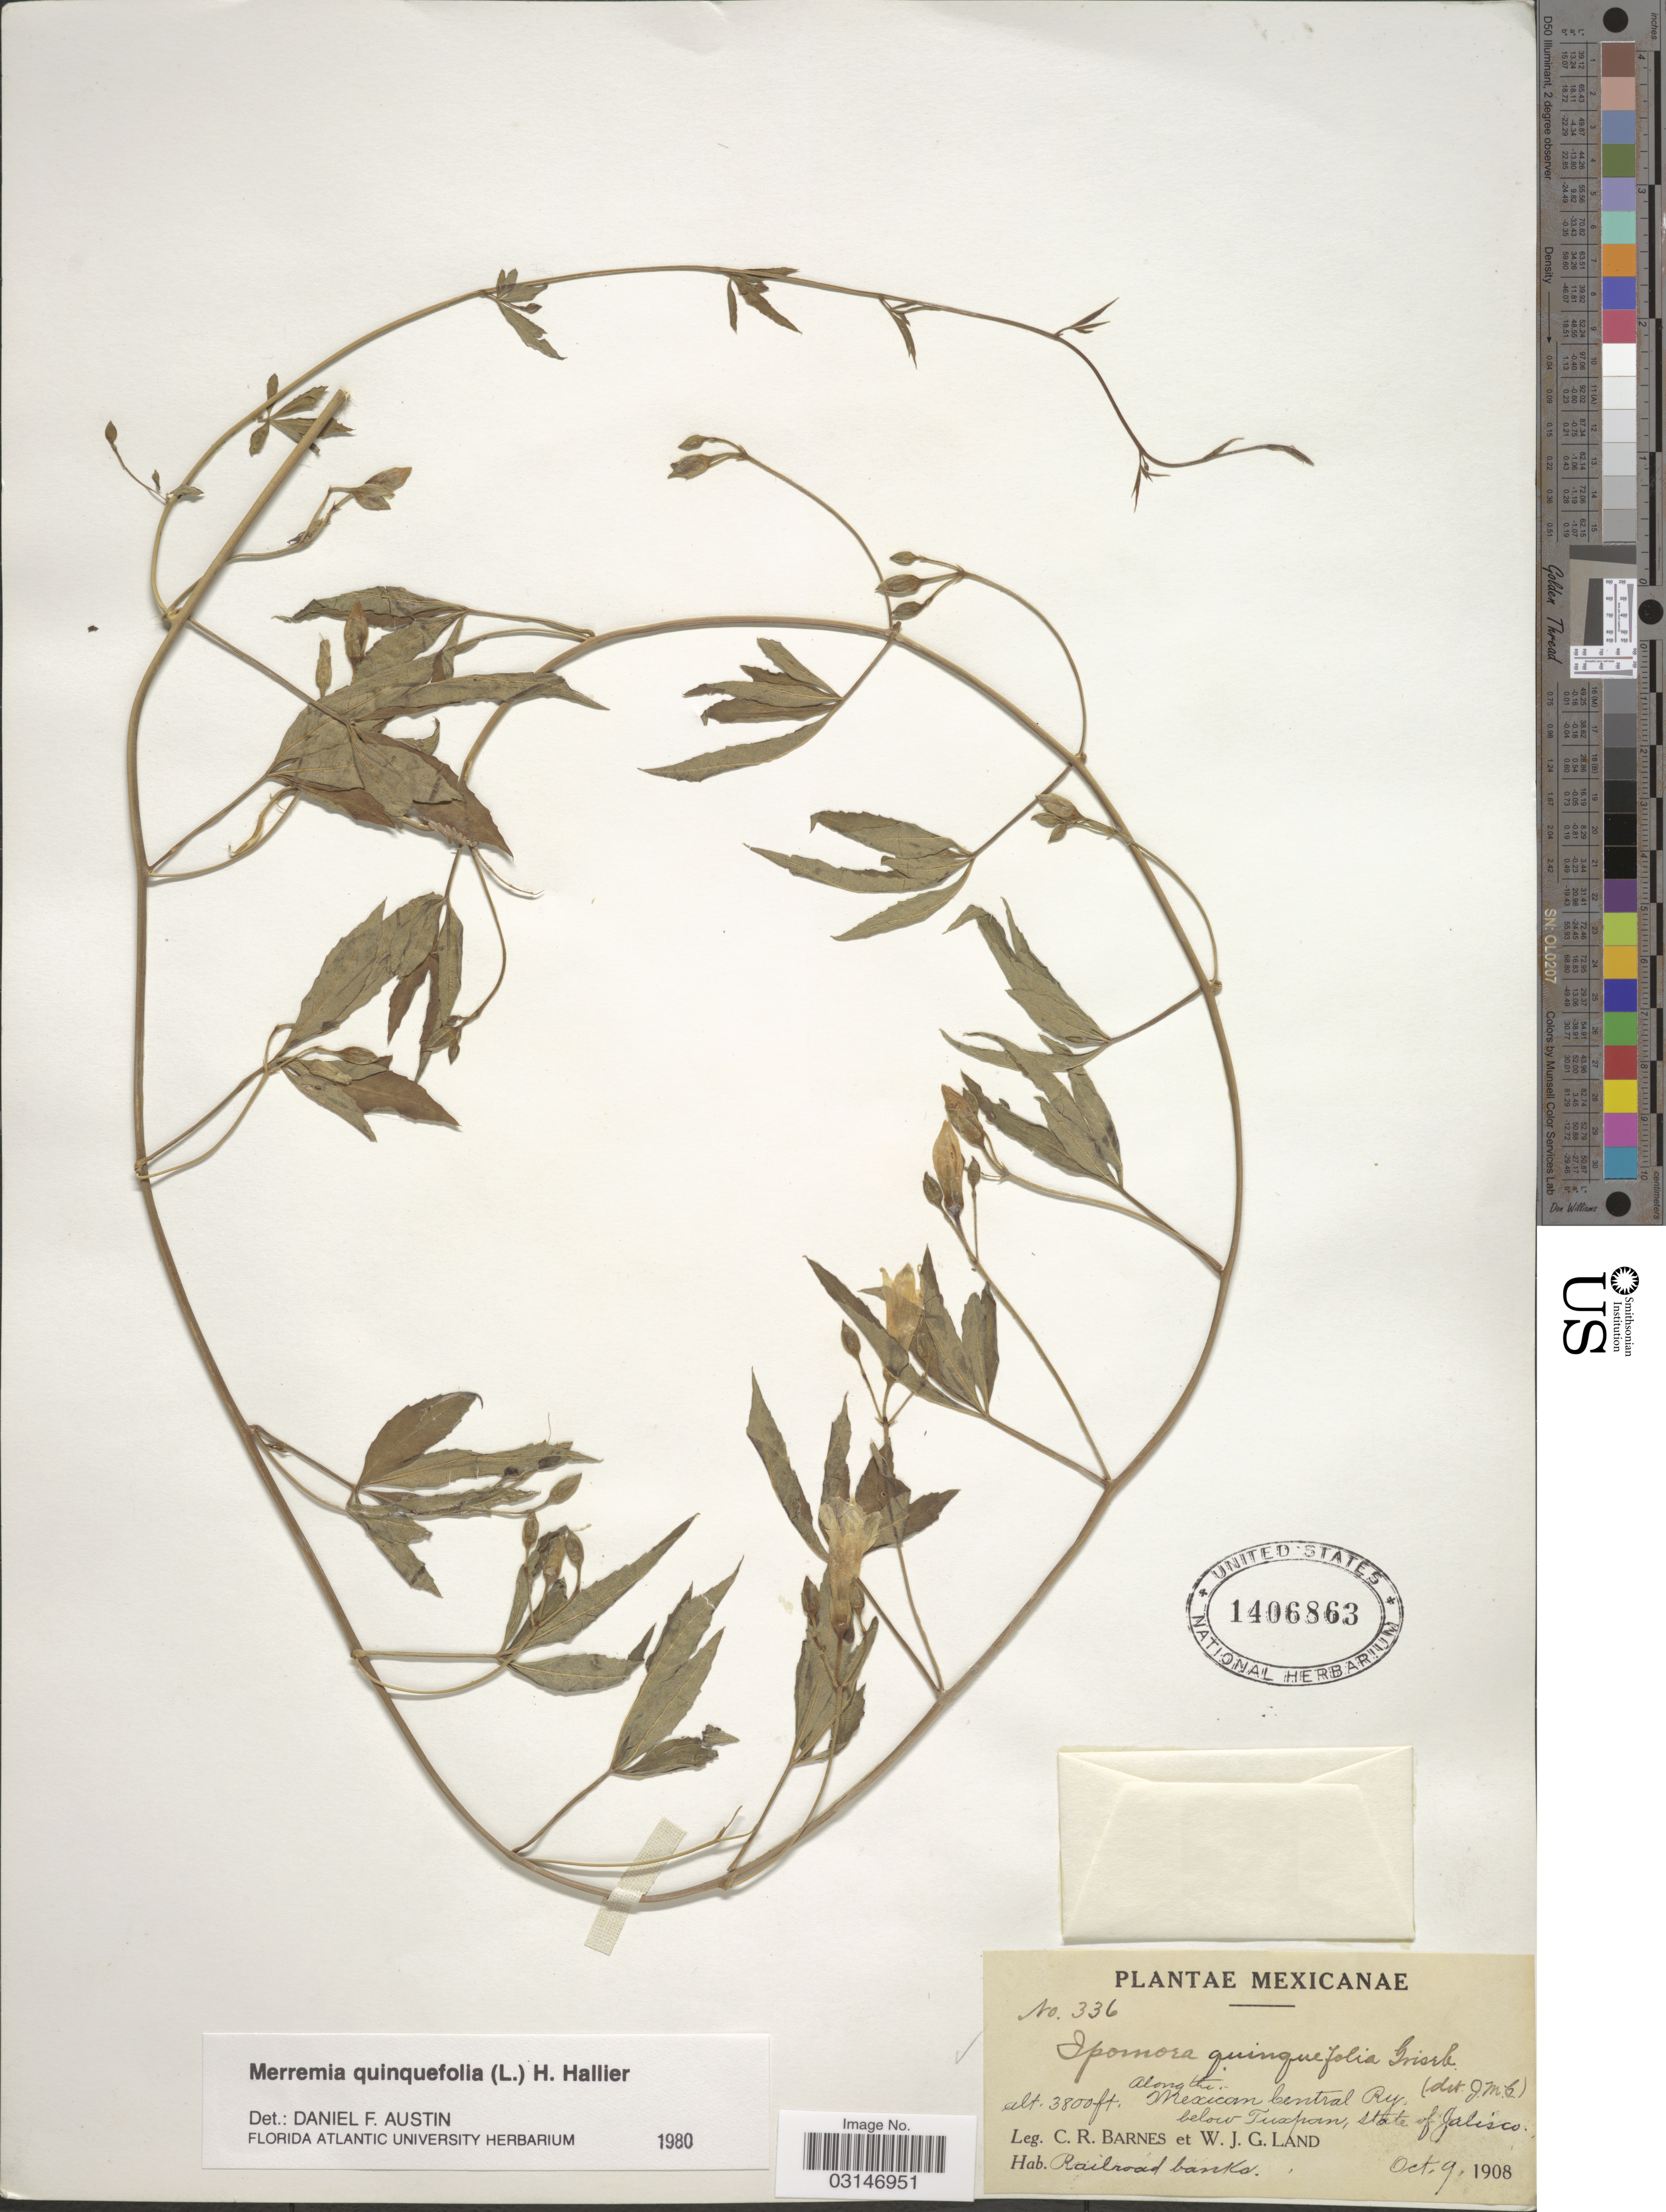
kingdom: Plantae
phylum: Tracheophyta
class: Magnoliopsida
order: Solanales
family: Convolvulaceae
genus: Distimake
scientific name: Distimake quinquefolius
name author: (L.) A. R. Simões & Staples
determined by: Strong, Mark T., (BOT), Smithsonian Institution - National Museum of Natural History (UNITED STATES)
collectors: C. R. Barnes & W. J. G. Land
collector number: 336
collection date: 1908-10-09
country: Mexico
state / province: Jalisco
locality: Along the Mexican Central Ry, below Tuxpan, State of Jalisco.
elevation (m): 1158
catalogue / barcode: US 1406863